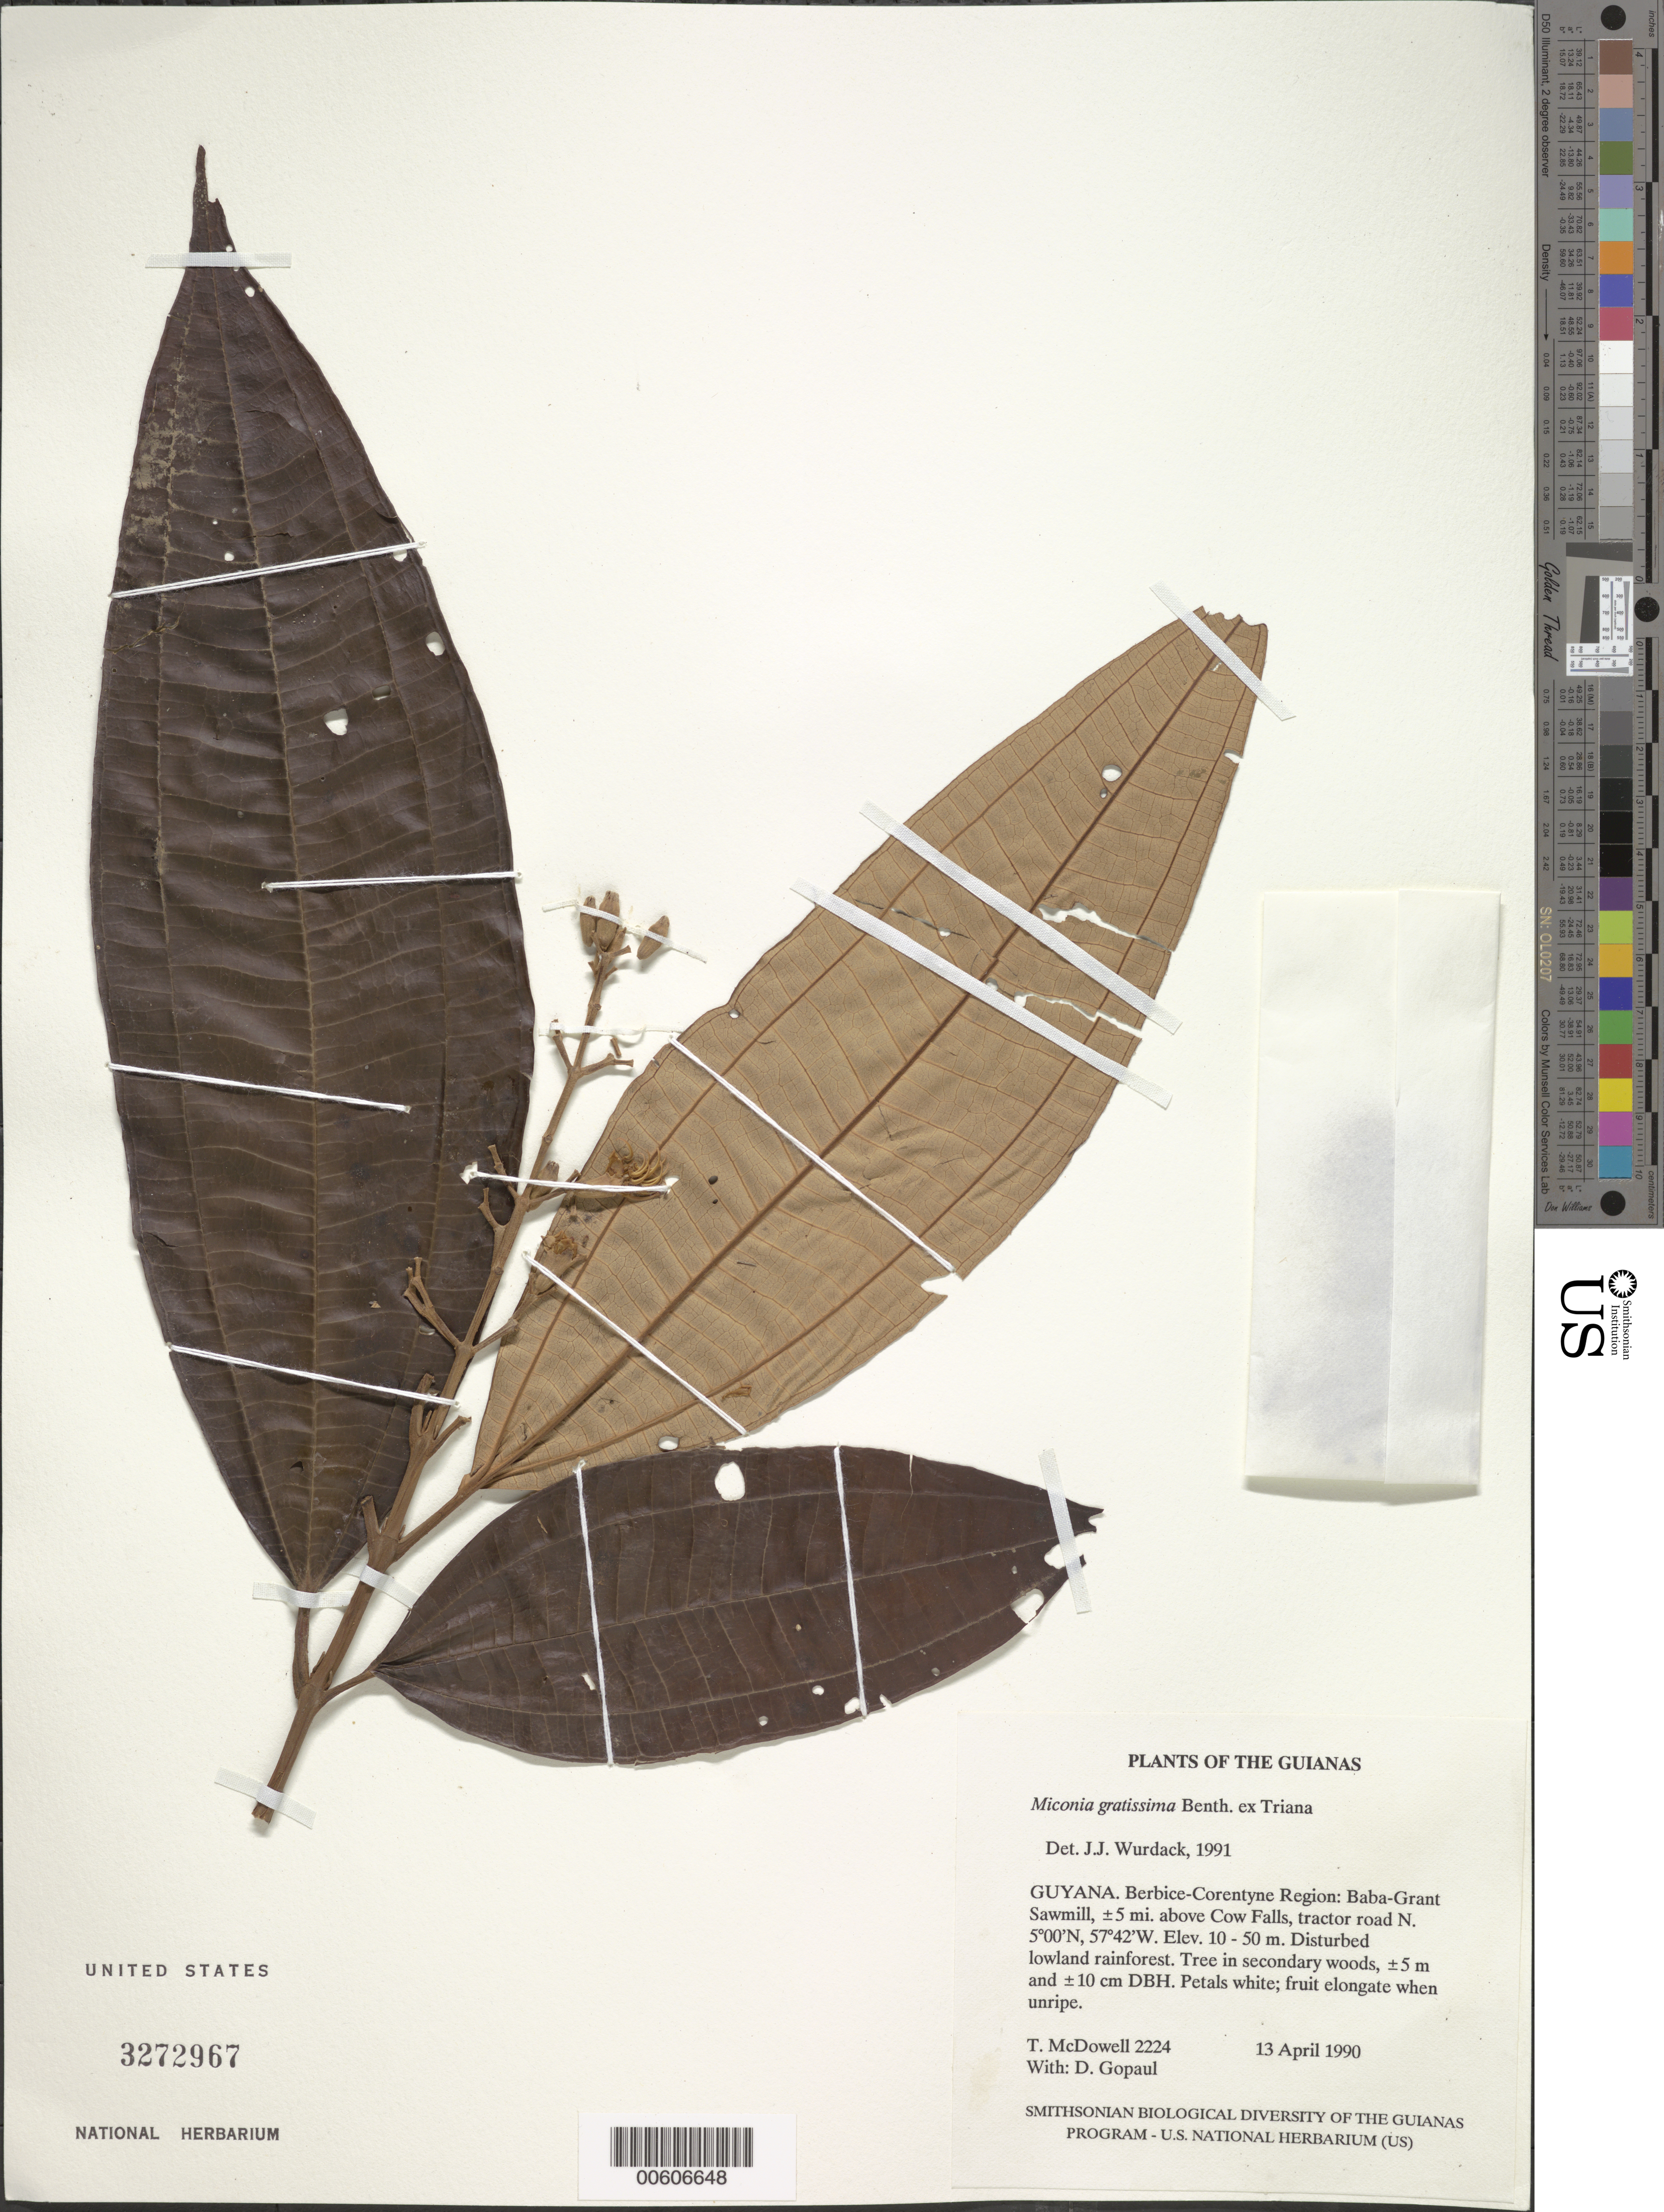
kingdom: Plantae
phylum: Tracheophyta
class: Magnoliopsida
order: Myrtales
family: Melastomataceae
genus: Miconia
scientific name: Miconia gratissima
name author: Benth. ex Triana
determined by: Wurdack, John J., (US), US (UNITED STATES)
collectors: T. McDowell & D. Gopaul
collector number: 2224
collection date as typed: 13 April 1990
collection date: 1990-04-13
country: Guyana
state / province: E. Berbice-Corentyne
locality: Baba-Grant Sawmill, ±5 mi. above Cow Falls, Corentyne River. Tractor road N from landing and camp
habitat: Disturbed lowland rainforest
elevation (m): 10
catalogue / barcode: US 3272967